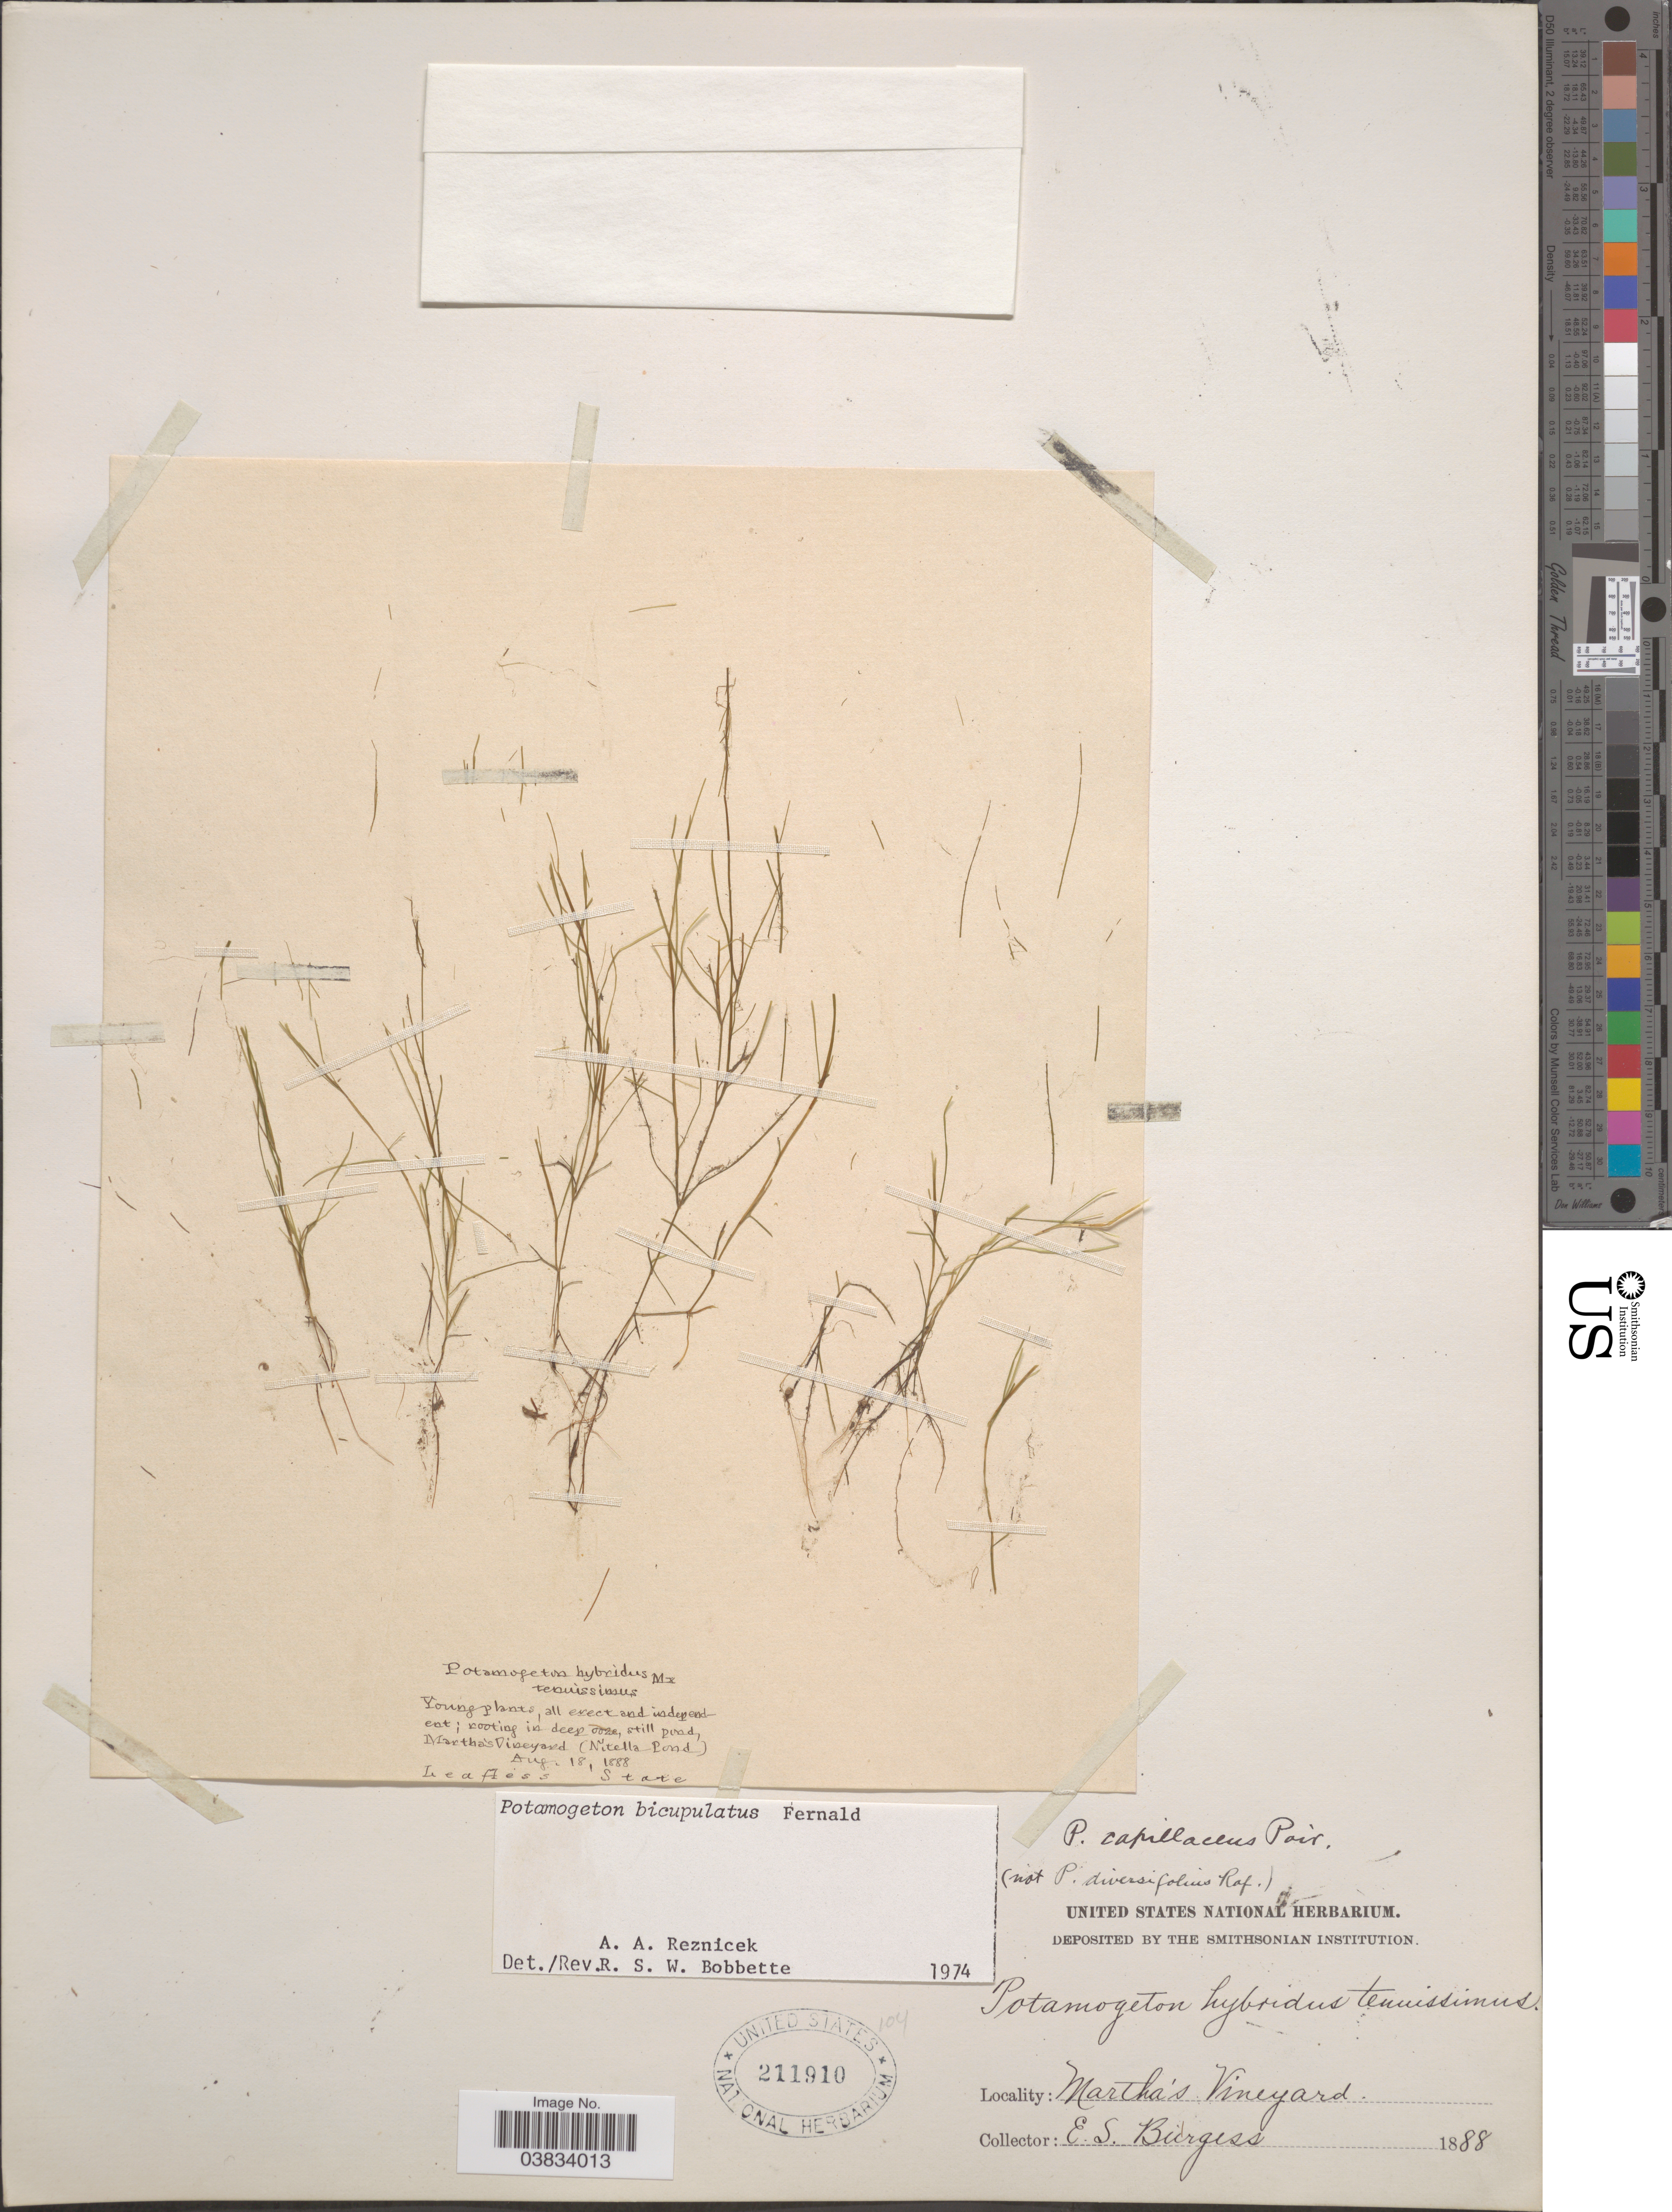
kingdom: Plantae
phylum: Tracheophyta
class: Liliopsida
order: Alismatales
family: Potamogetonaceae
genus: Potamogeton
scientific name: Potamogeton bicupulatus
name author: Fernald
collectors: E. Burgess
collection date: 1888-08-18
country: United States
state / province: Massachusetts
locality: Martha's Vineyard (Nitella Pond).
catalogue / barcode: US 211910